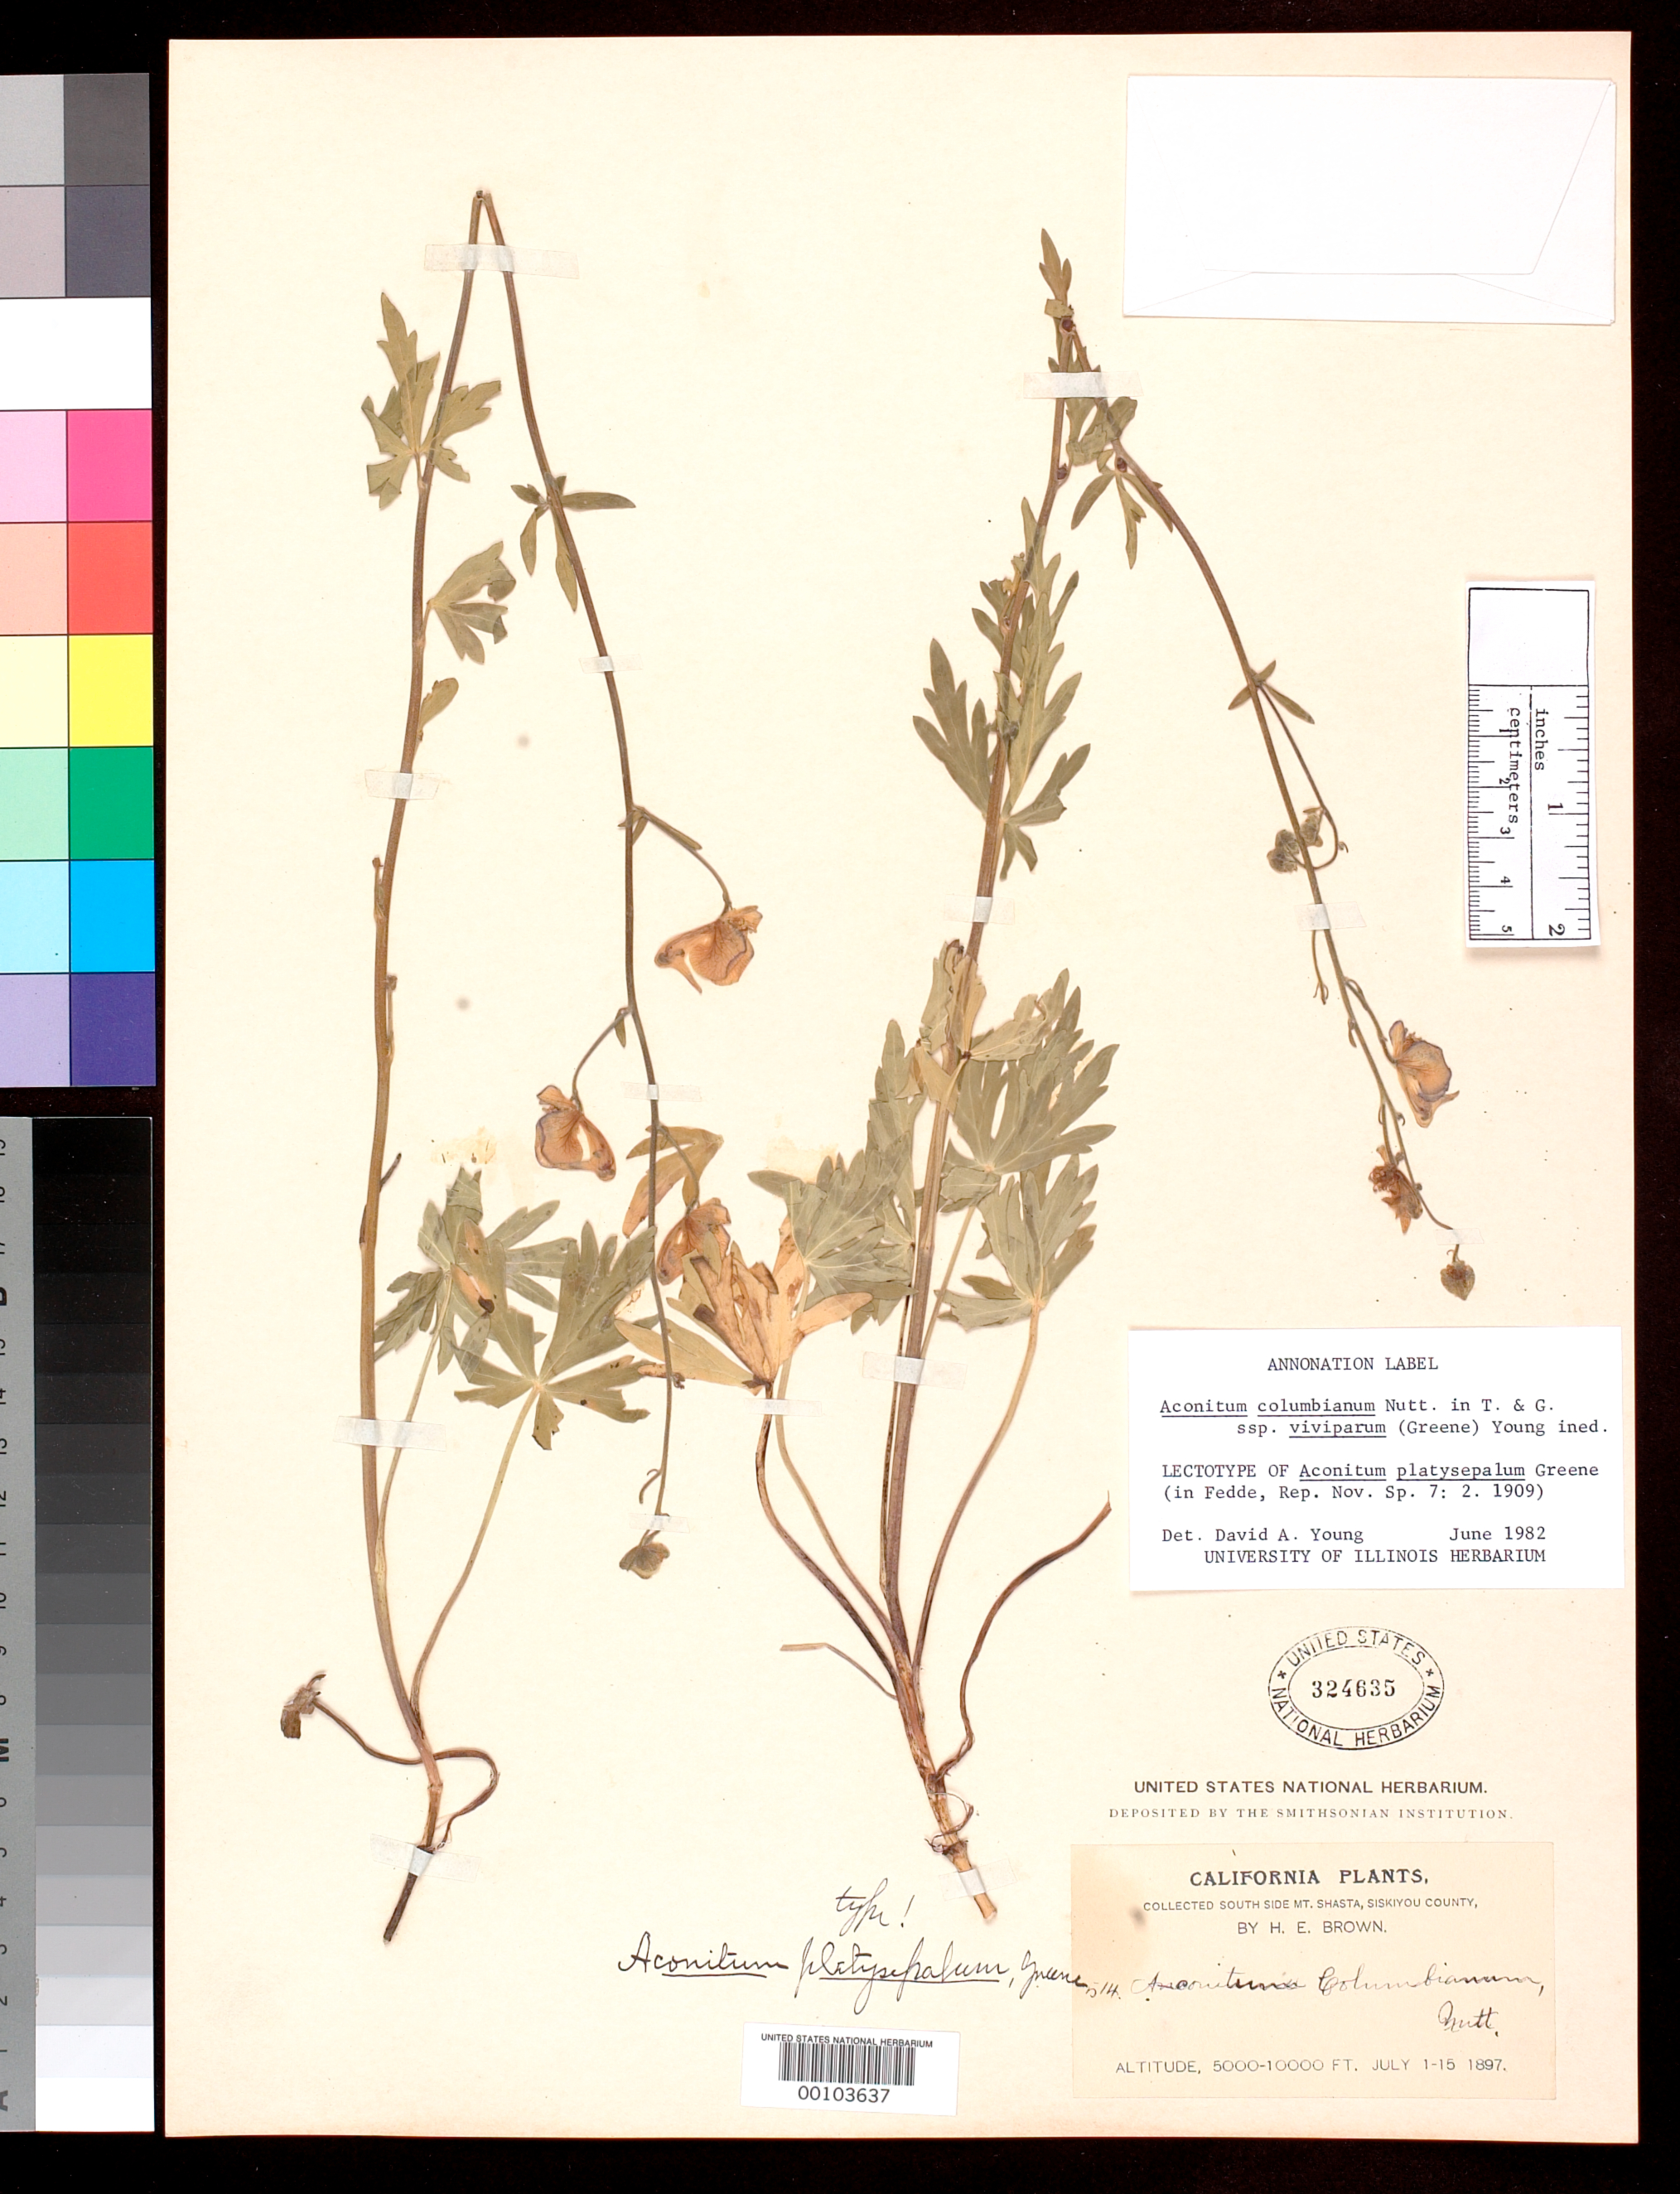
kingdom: Plantae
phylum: Tracheophyta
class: Magnoliopsida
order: Ranunculales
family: Ranunculaceae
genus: Aconitum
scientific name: Aconitum platysepalum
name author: Greene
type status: Isotype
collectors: H. E. Brown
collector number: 514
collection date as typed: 01 Jul 1897 to 15 Jul 1897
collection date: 1897-07-01/1897-07-15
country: United States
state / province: California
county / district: Siskiyou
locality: Mount Shasta.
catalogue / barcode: US 324635